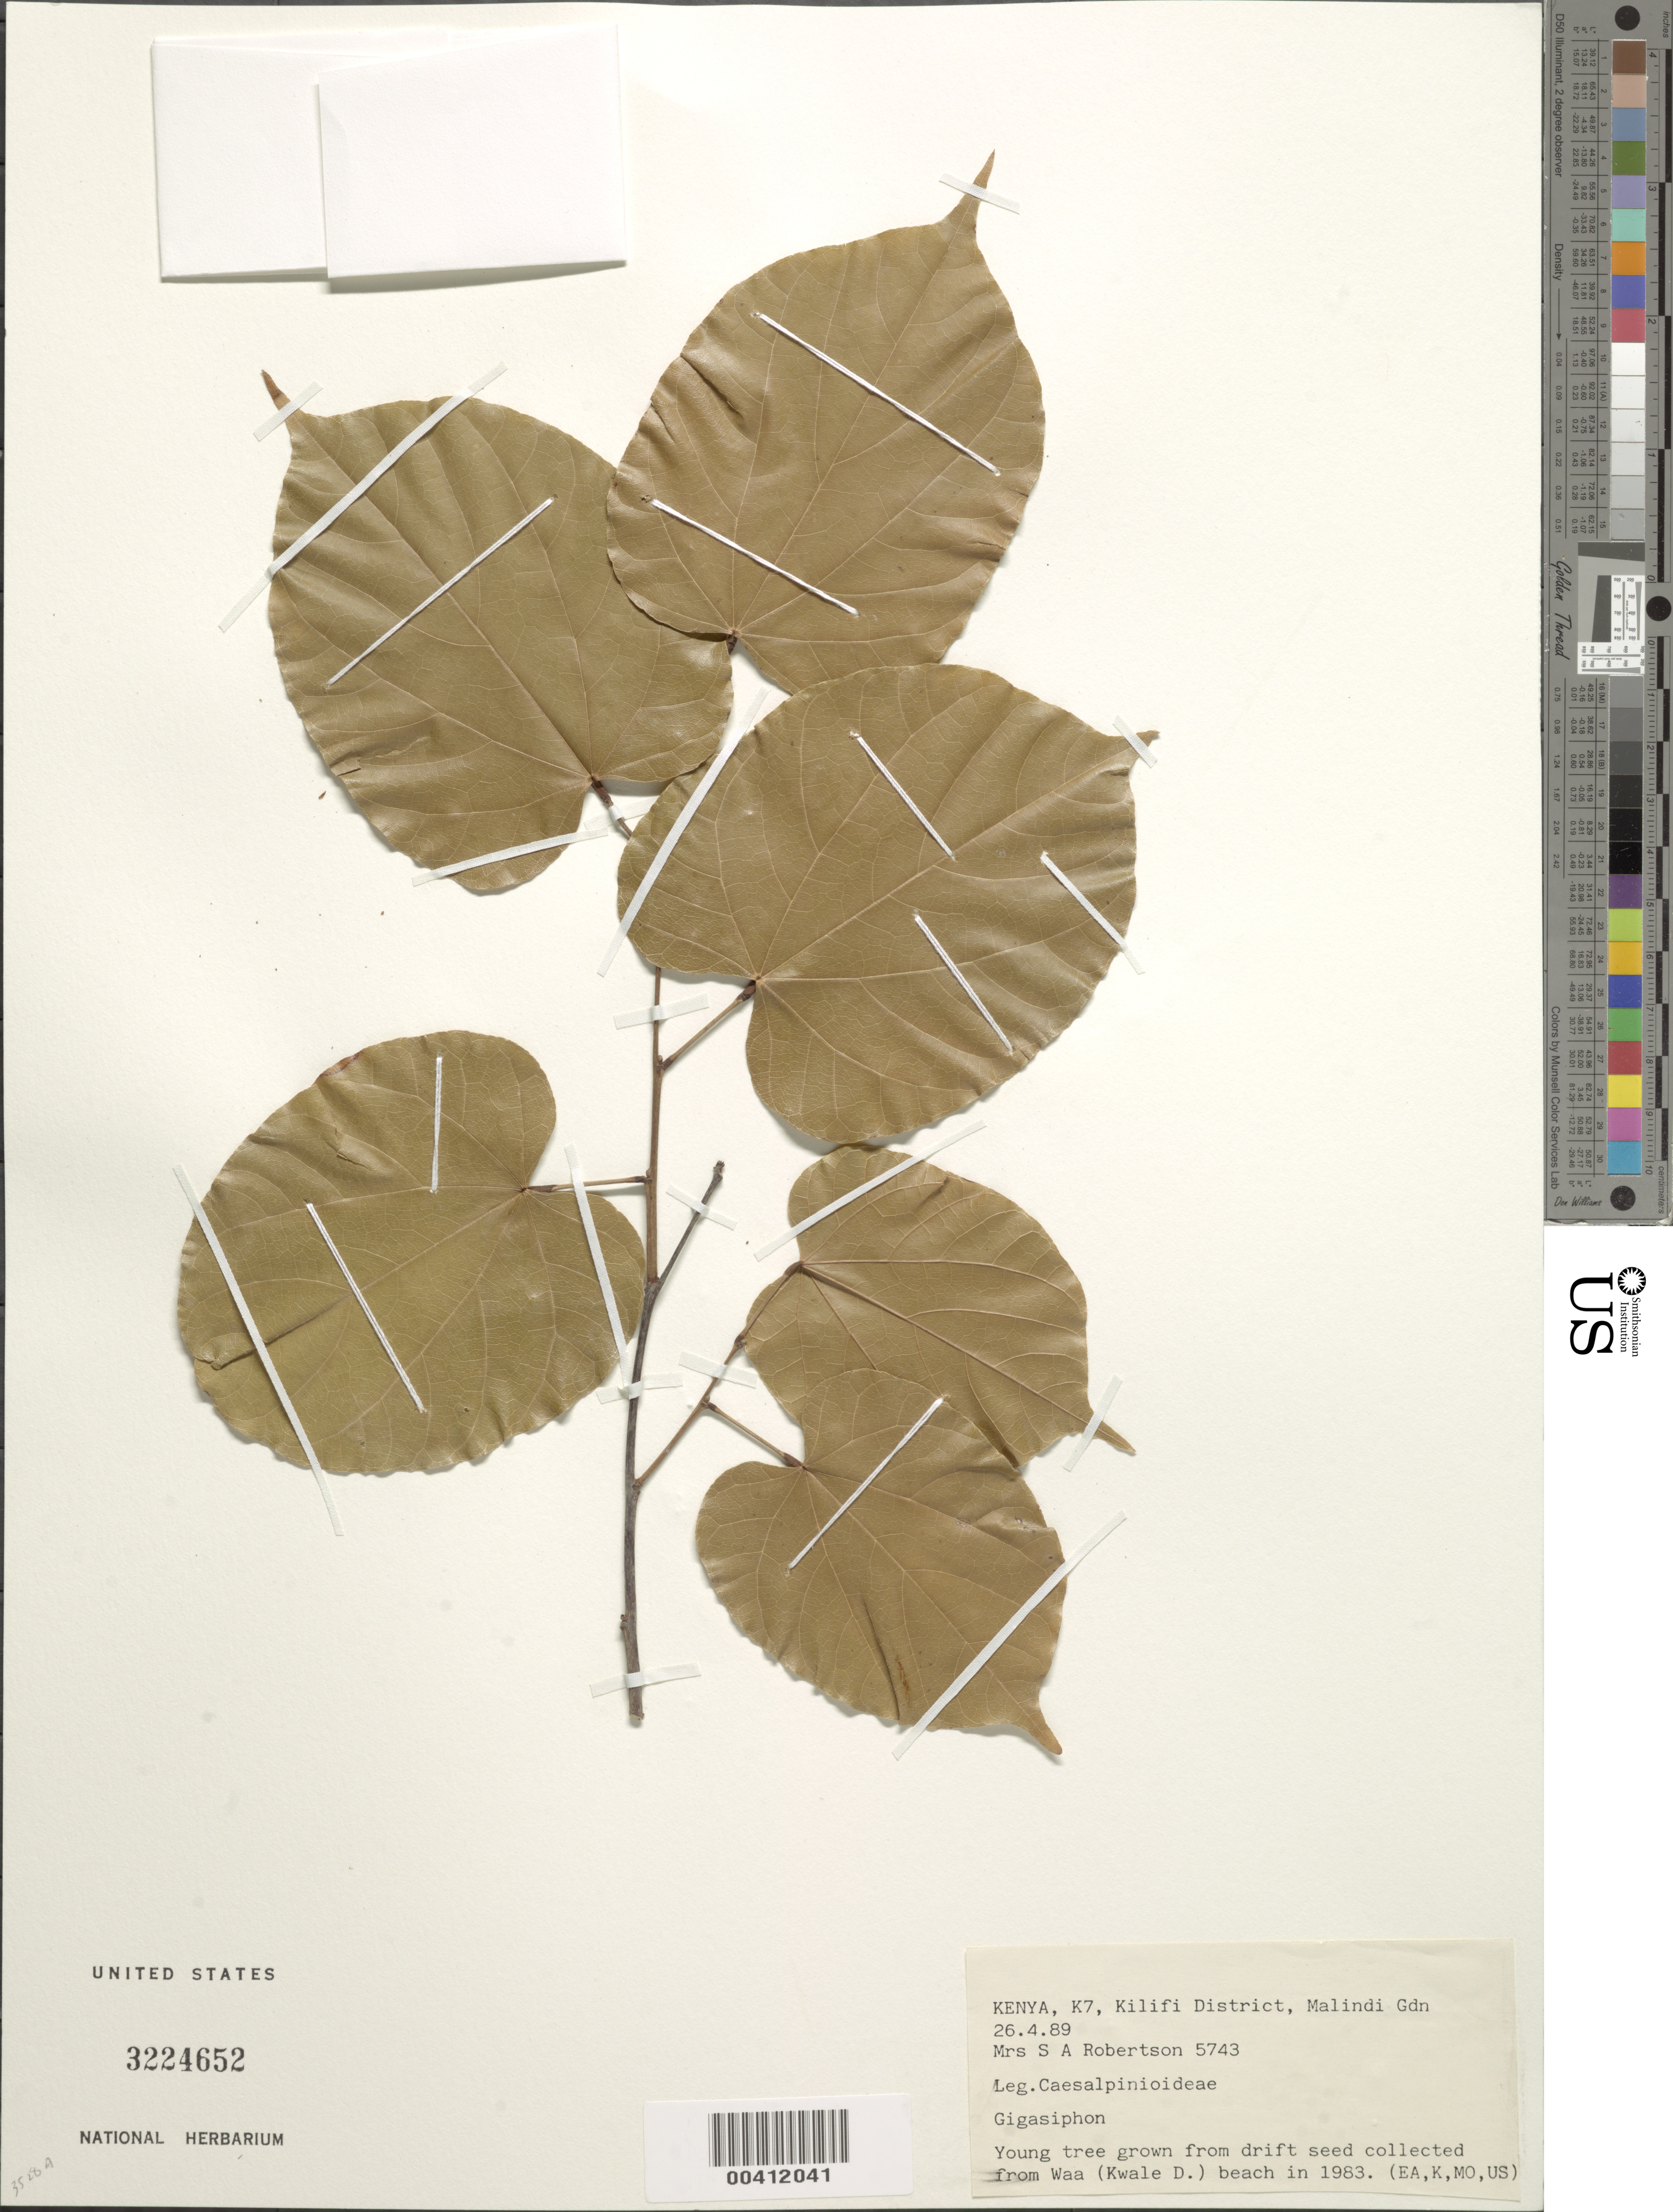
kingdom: Plantae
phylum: Tracheophyta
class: Magnoliopsida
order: Fabales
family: Fabaceae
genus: Gigasiphon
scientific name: Gigasiphon sp.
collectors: S. A. Robertson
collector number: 5743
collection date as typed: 26 Apr 1989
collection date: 1989-04-26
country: Kenya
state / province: Kilifi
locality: Malindi gdn., kilifi dist.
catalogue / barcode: US 3224652